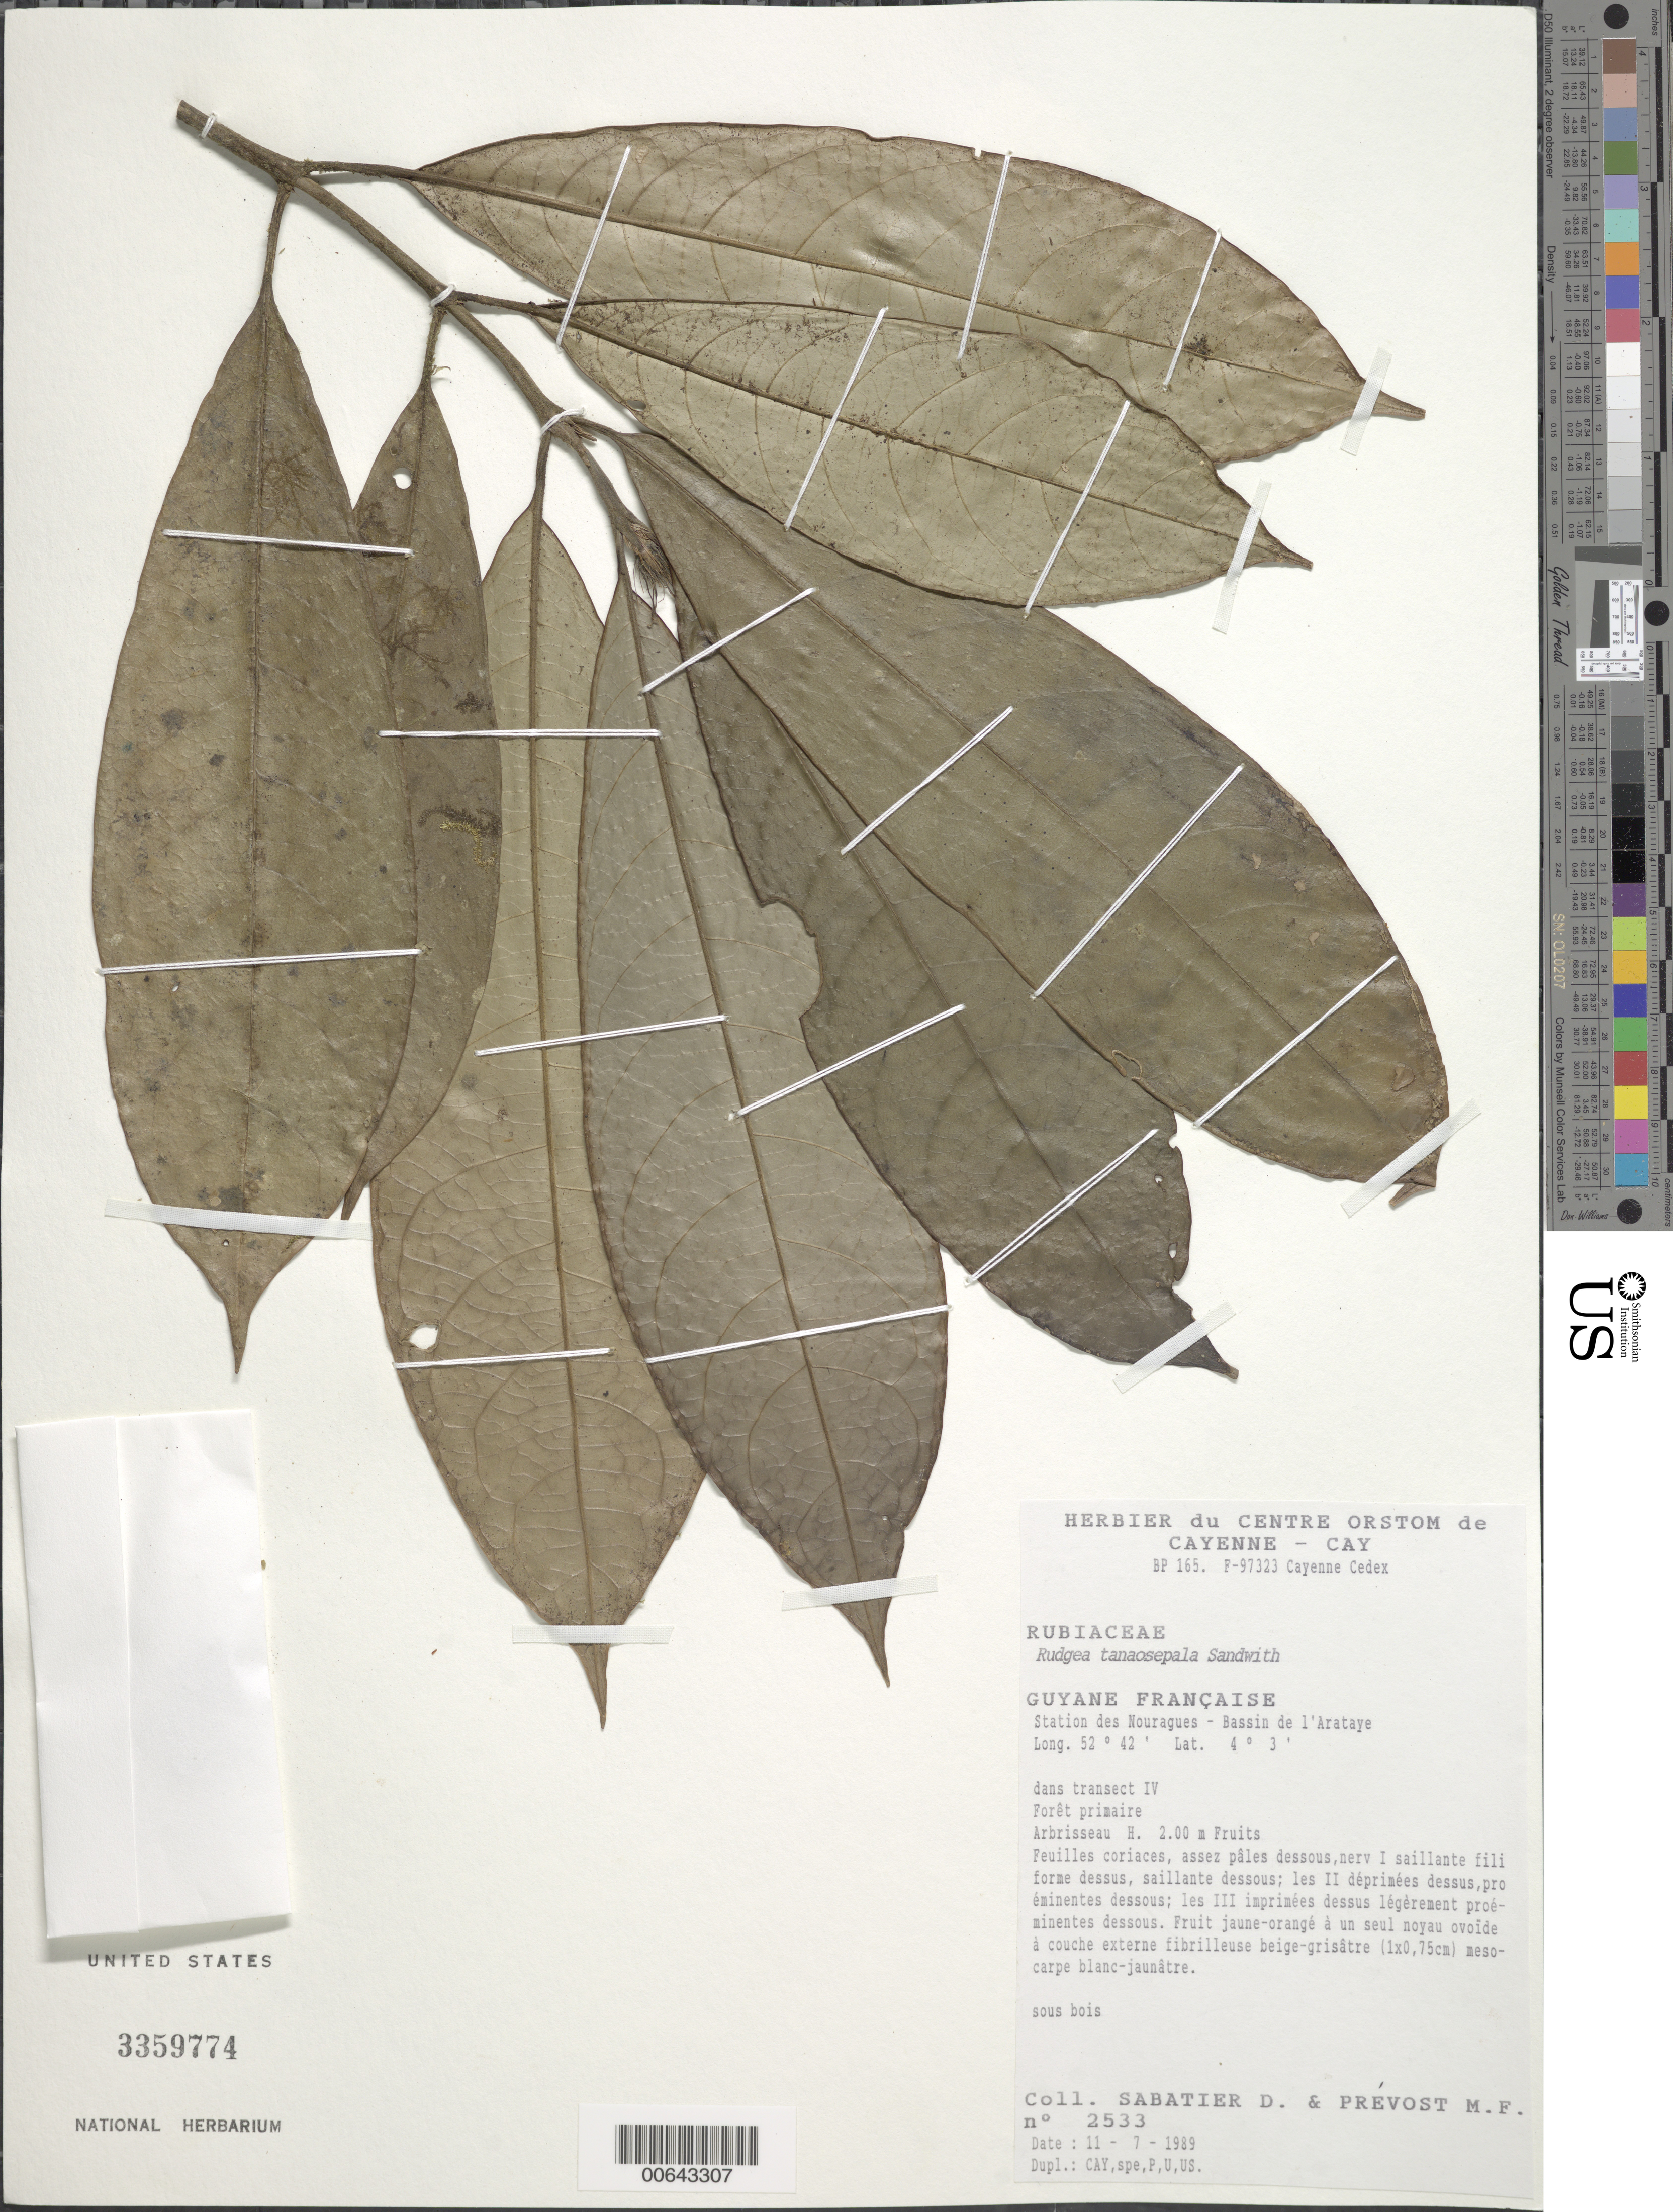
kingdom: Plantae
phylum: Tracheophyta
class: Magnoliopsida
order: Gentianales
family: Rubiaceae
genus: Rudgea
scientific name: Rudgea sp.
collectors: D. Sabatier & M.-F. Prévost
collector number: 2533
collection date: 1989-07-11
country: French Guiana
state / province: Cayenne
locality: Guyane Francaise, Station des Nouragues - Bassin de l' Arataye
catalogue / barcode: US 3359774